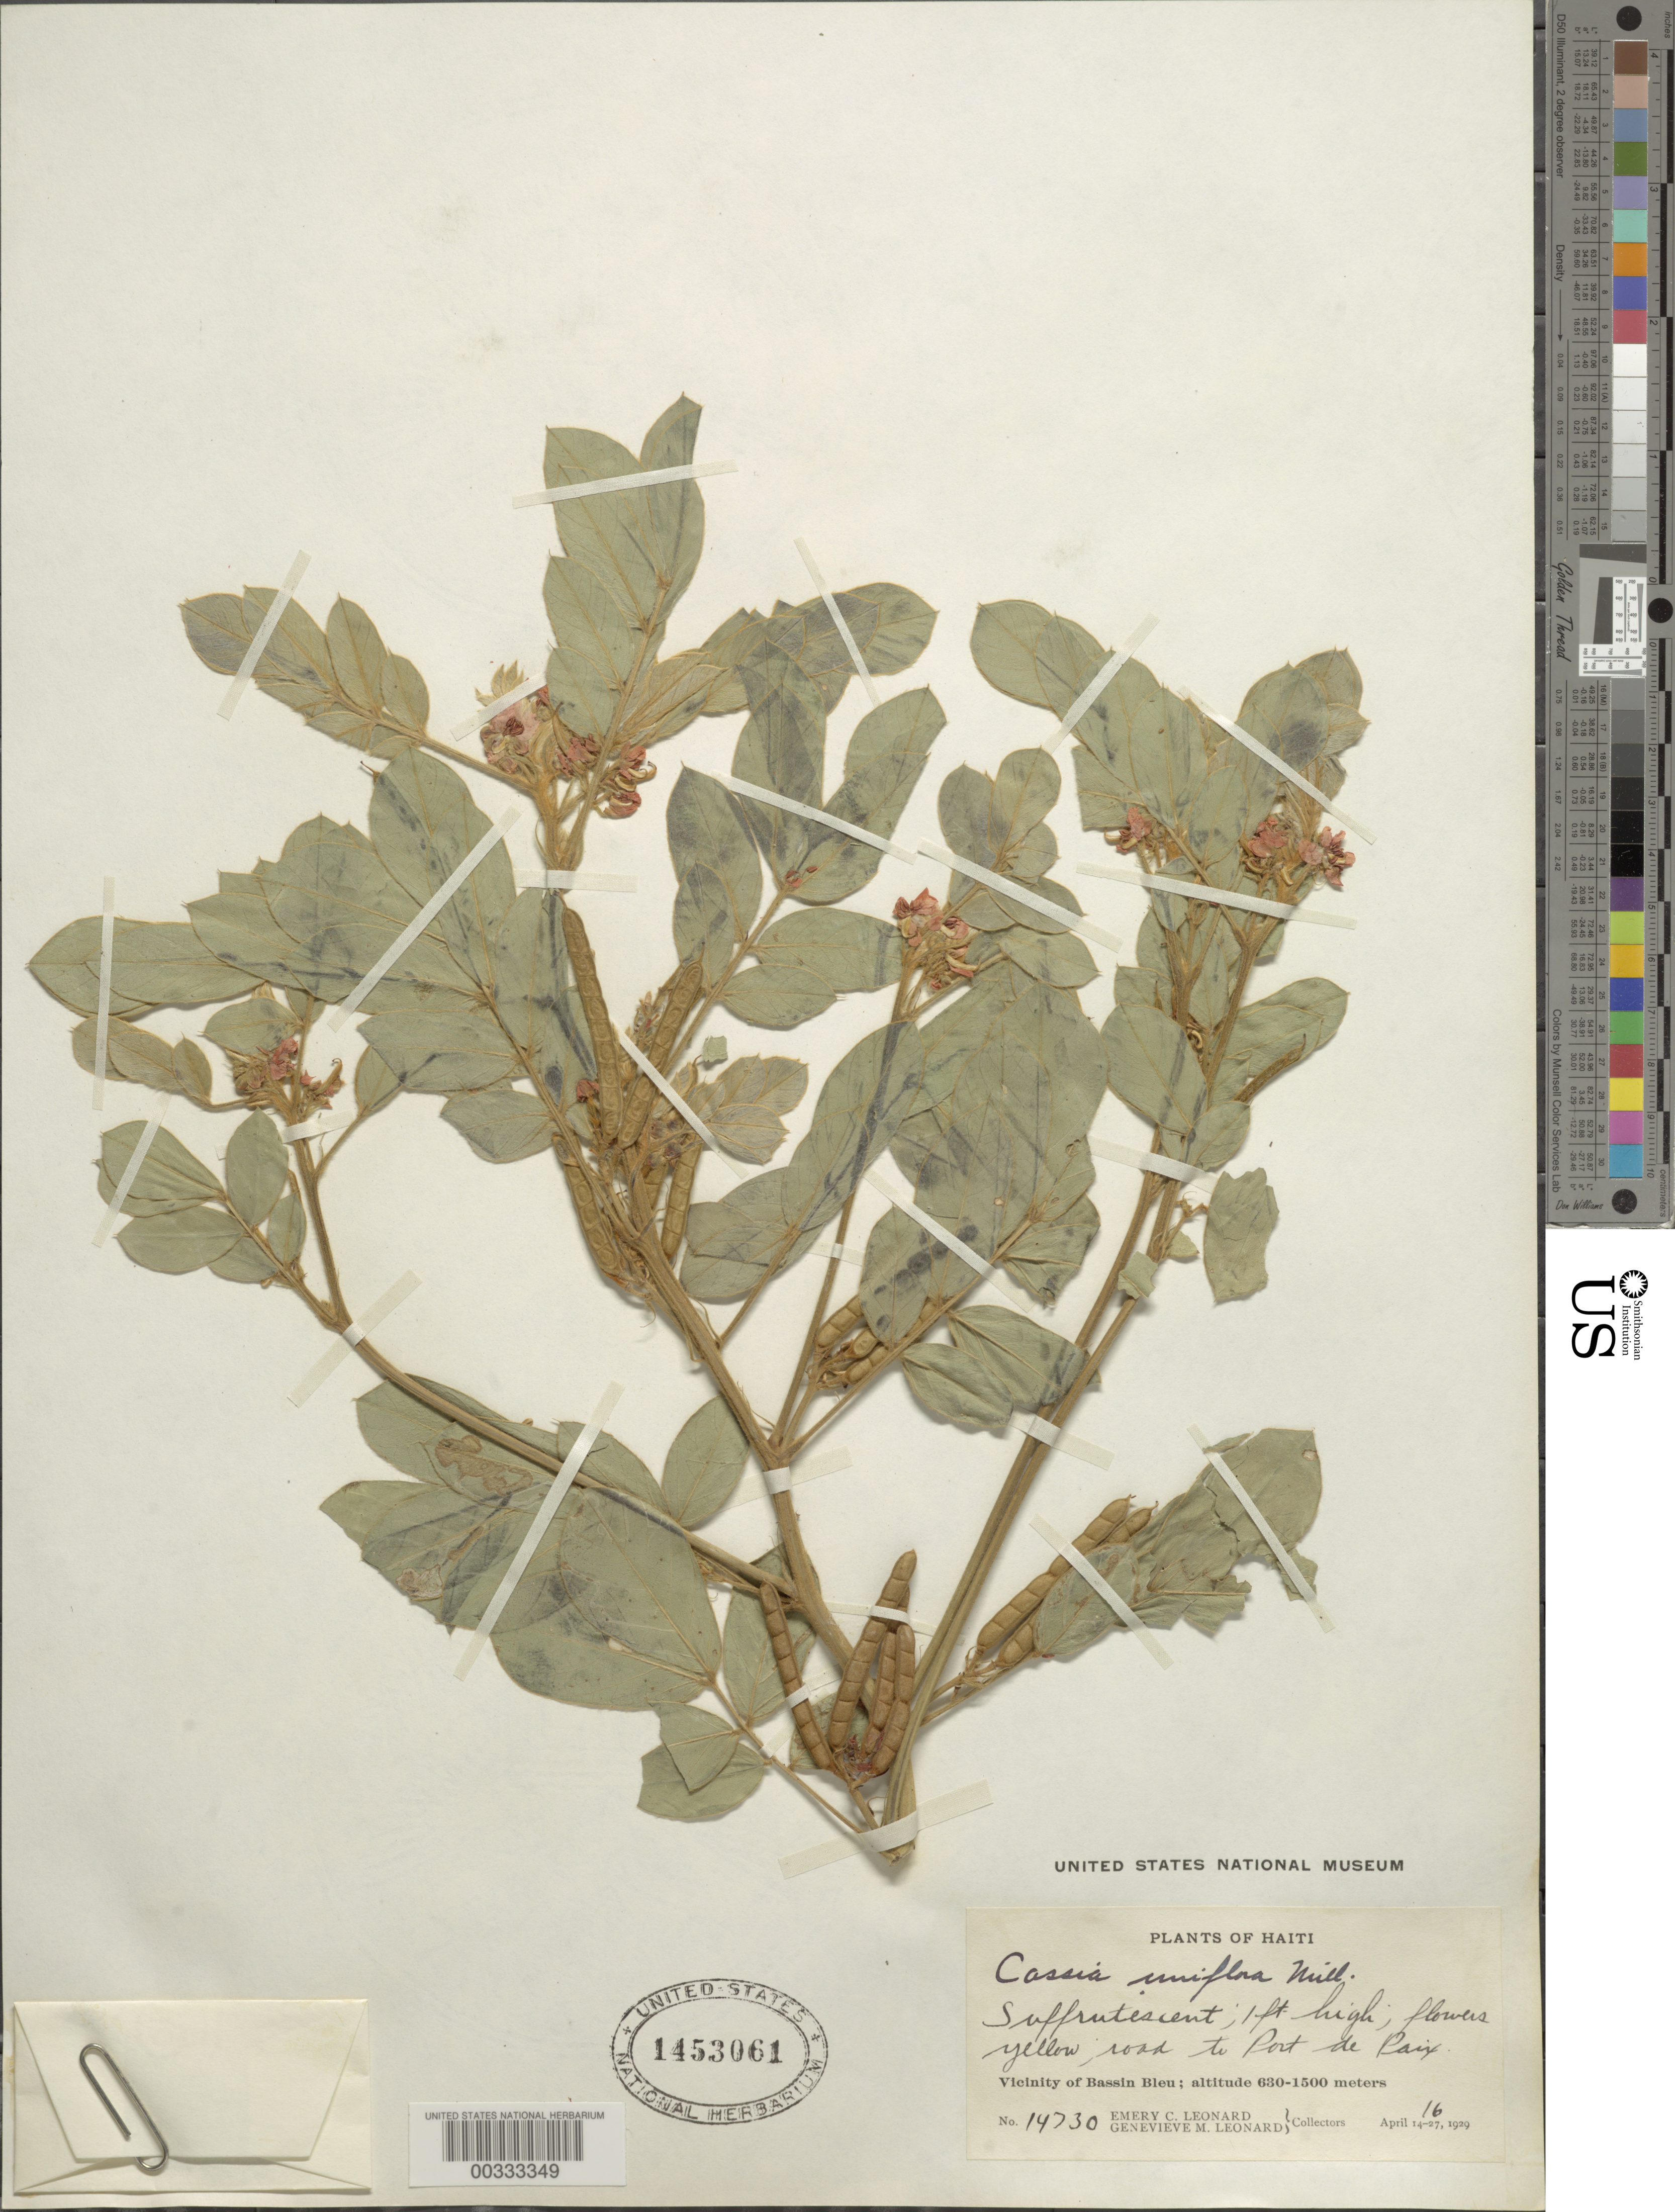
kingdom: Plantae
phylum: Tracheophyta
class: Magnoliopsida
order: Fabales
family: Fabaceae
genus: Senna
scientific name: Senna uniflora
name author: (Mill.) H.S. Irwin & Barneby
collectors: E. C. Leonard & G. M. Leonard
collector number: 14730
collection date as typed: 16 Apr 1929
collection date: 1929-04-16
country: Haiti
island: Hispaniola Island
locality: Road to port de paix; vicinity of bassin bleu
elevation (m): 630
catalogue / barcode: US 1453061